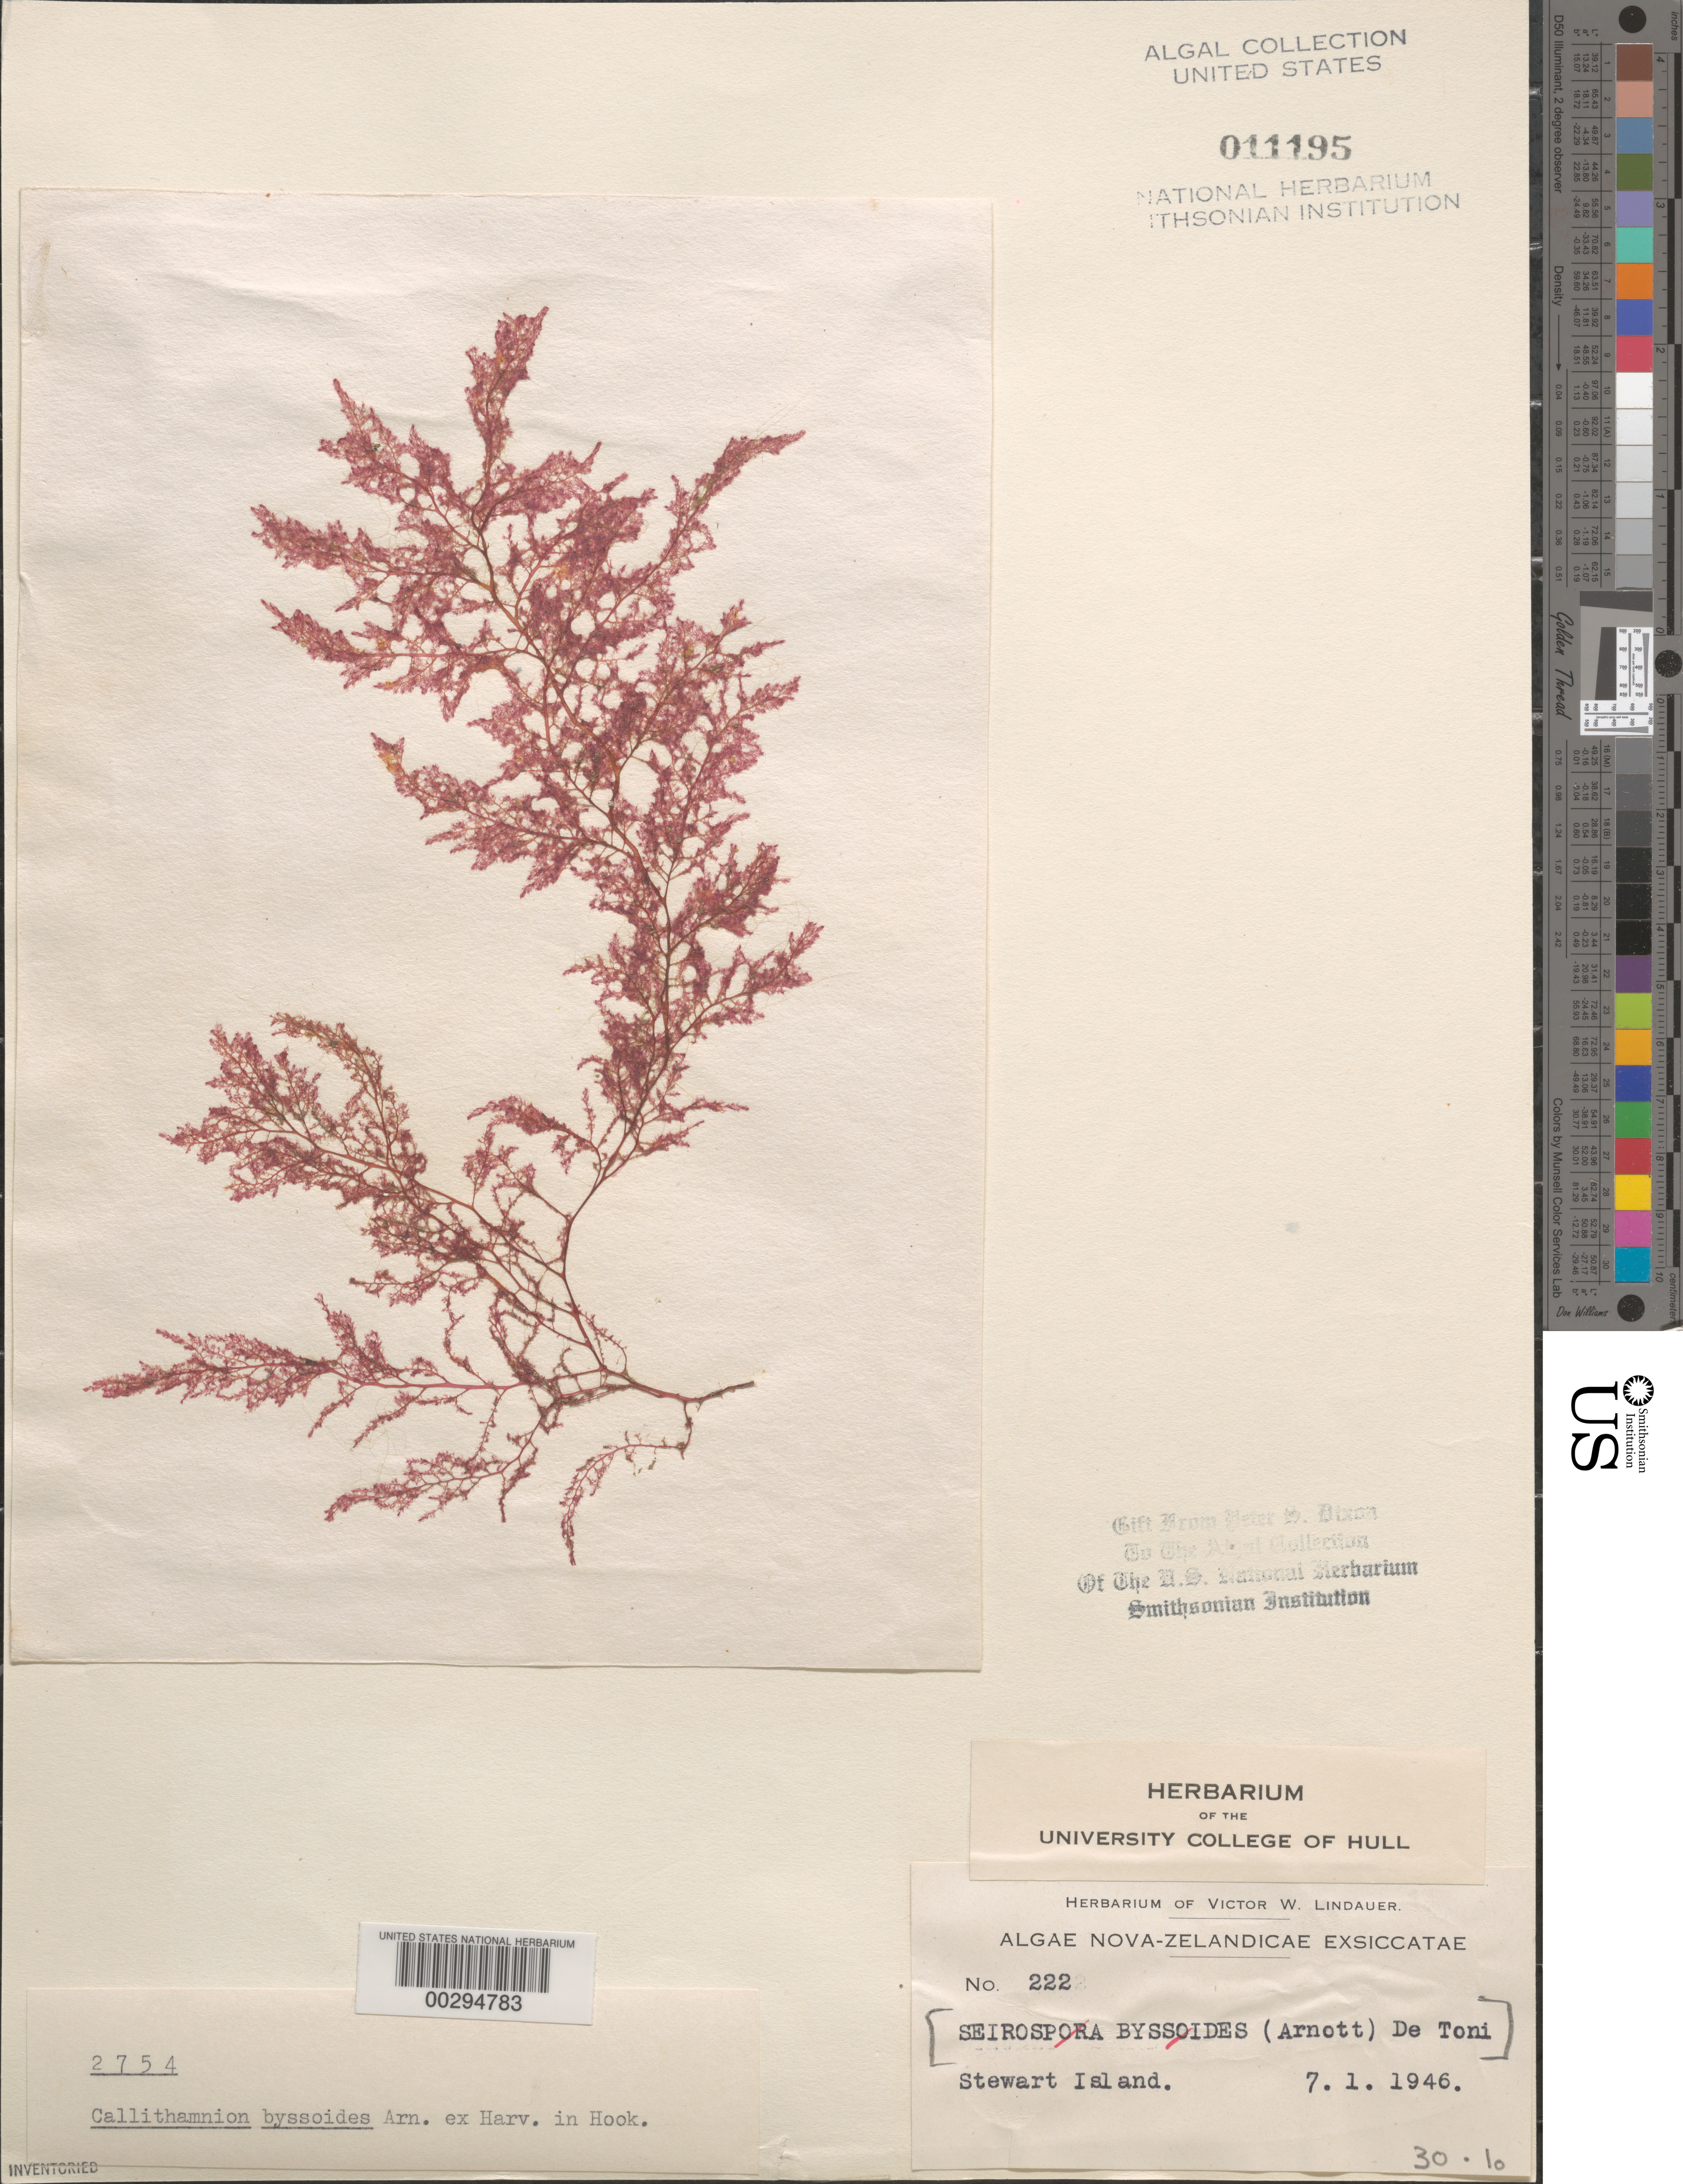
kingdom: Plantae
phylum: Rhodophyta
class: Florideophyceae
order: Ceramiales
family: Callithamniaceae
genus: Aglaothamnion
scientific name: Aglaothamnion tenuissimum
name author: (Bonnem.) Feldm.-Maz.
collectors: V. Lindauer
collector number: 222 & PSD 2754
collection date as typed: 07 Jan 1946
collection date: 1946-01-07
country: New Zealand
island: Stewart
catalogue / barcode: US 11195